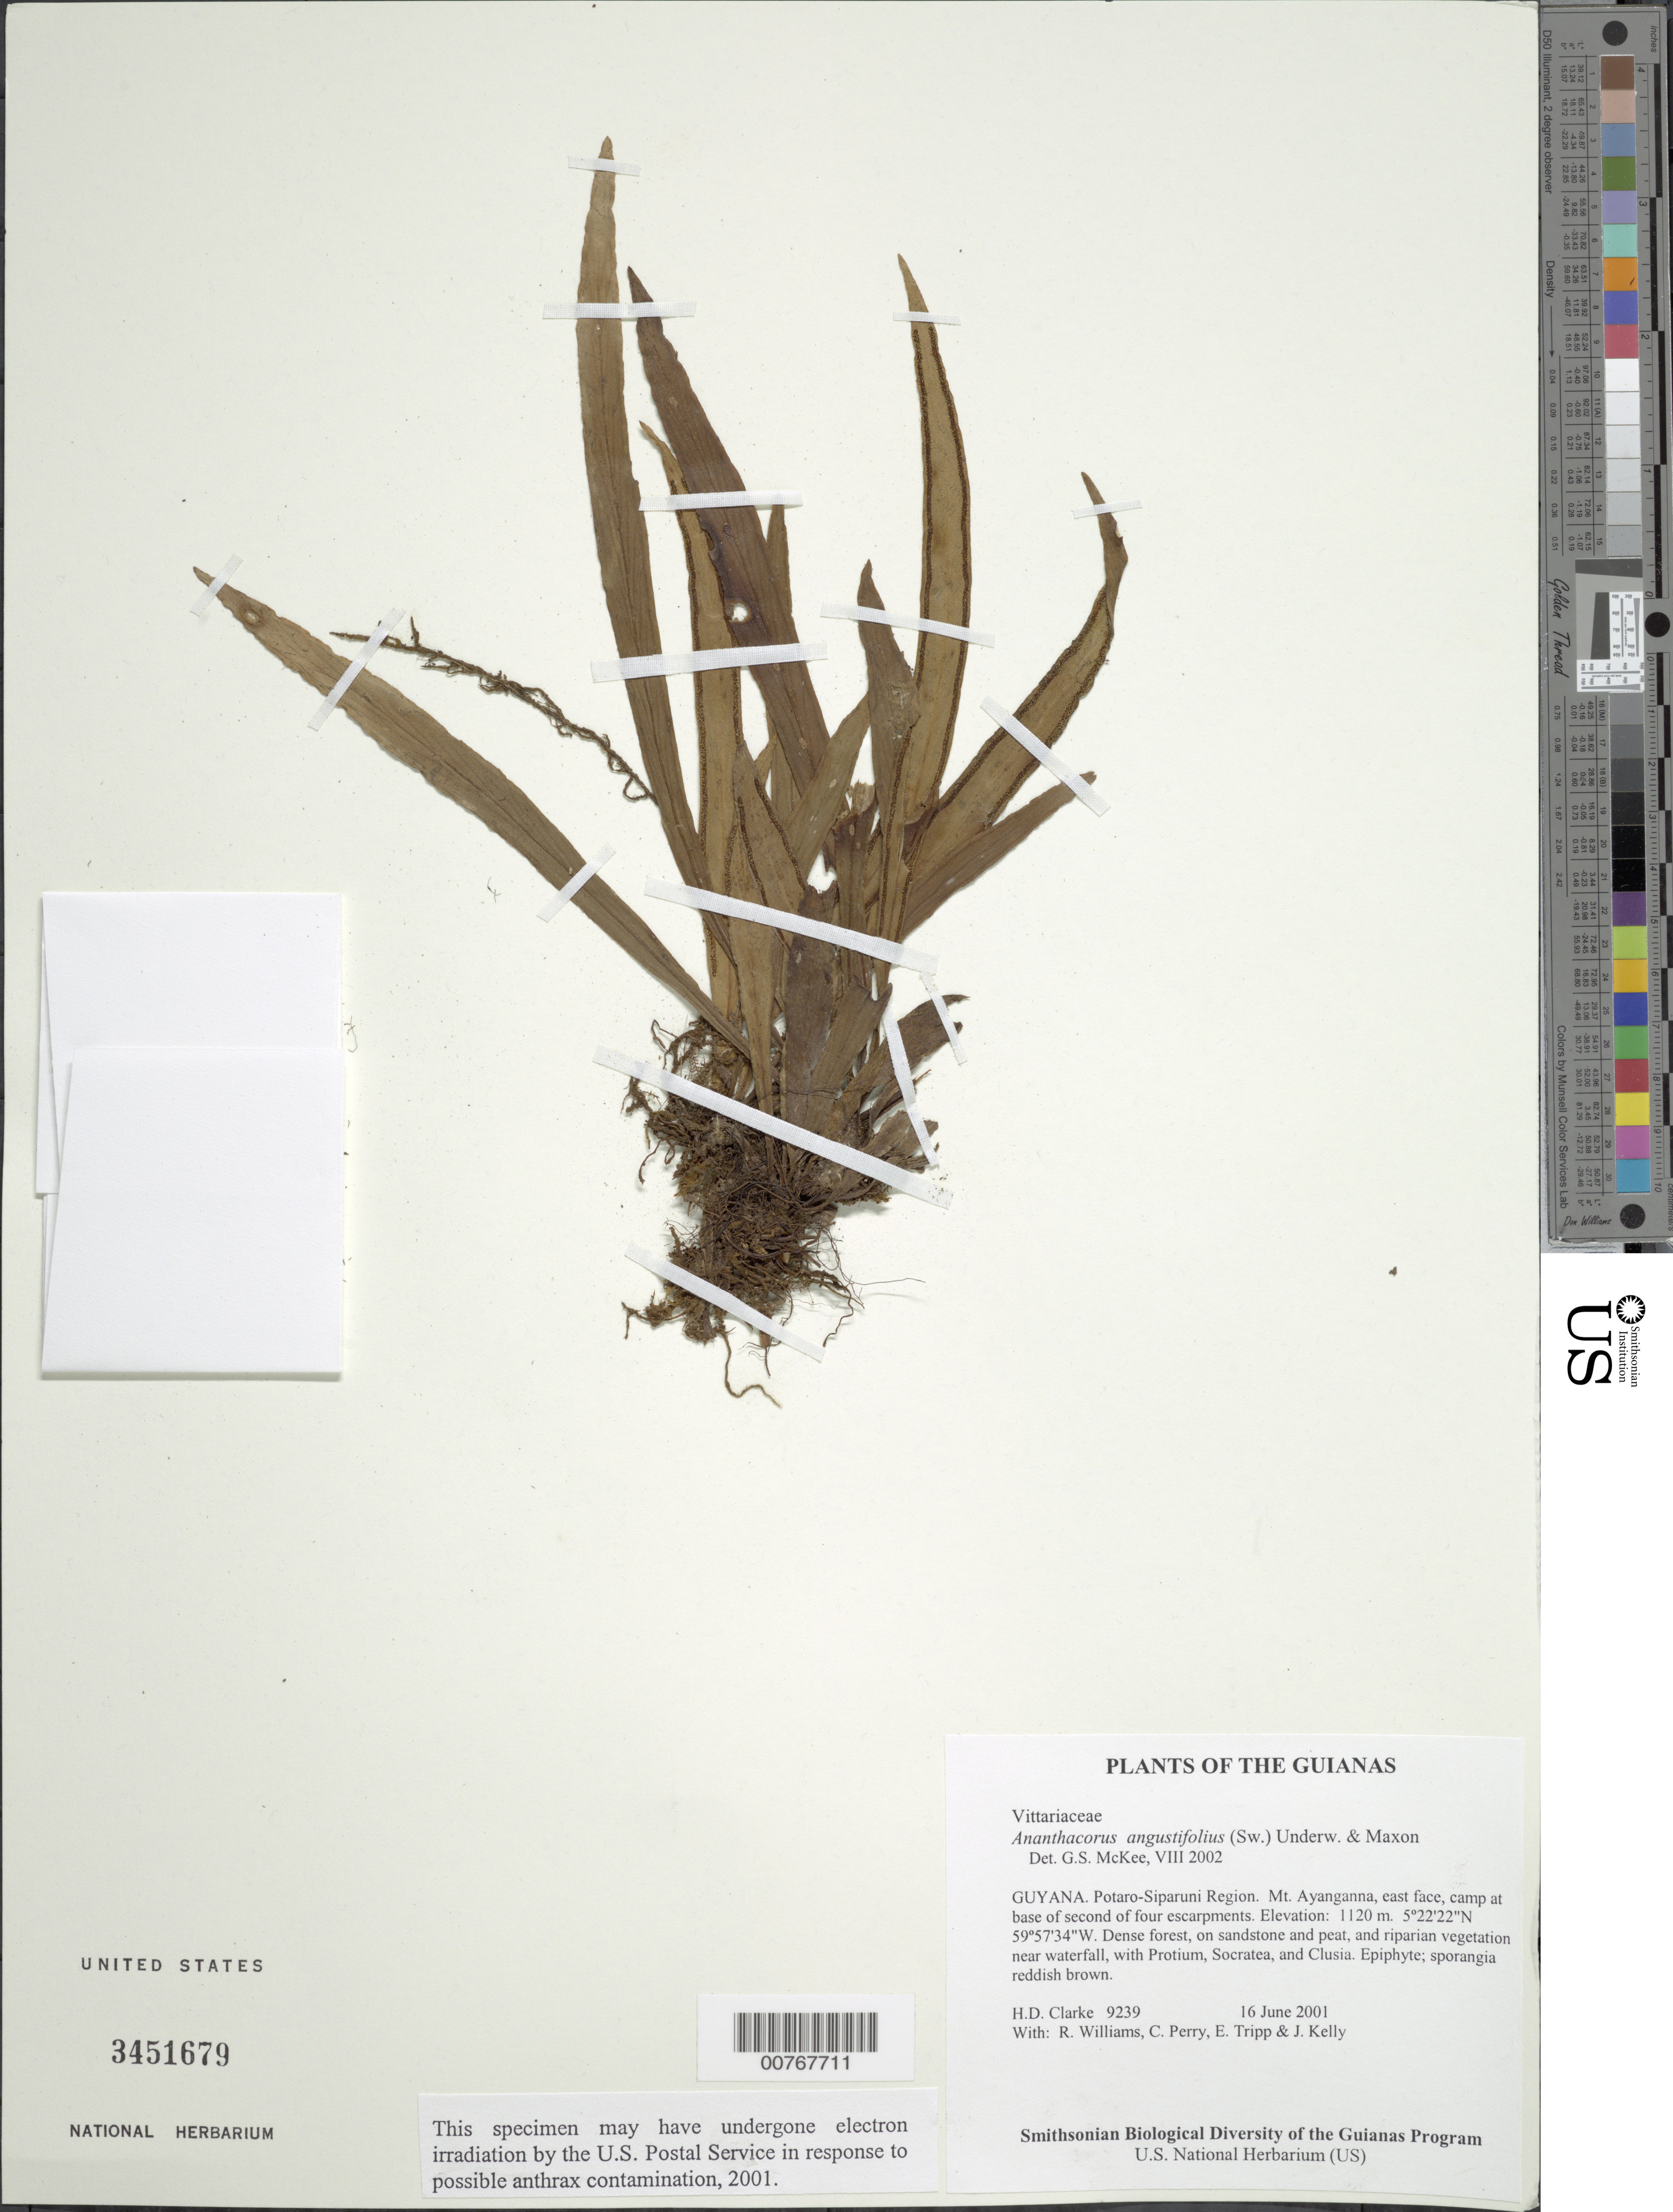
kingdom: Plantae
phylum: Tracheophyta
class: Polypodiopsida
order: Polypodiales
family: Pteridaceae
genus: Ananthacorus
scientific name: Ananthacorus angustifolius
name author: (Sw.) Underw. & Maxon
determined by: McKee, G. S., (US), NMNH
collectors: H. D. Clarke, R. Williams, C. Perry, E. Tripp & J. Kelly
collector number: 9239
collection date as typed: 16 June 2001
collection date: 2001-06-16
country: Guyana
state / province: Potaro-Siparuni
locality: Mt. Ayanganna, east face, camp at base of second of four escarpments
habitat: Dense forest, on sandstone and peat, and riparian vegetation near waterfall, with Protium, Socratea, and Clusia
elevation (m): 1120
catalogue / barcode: US 3451679